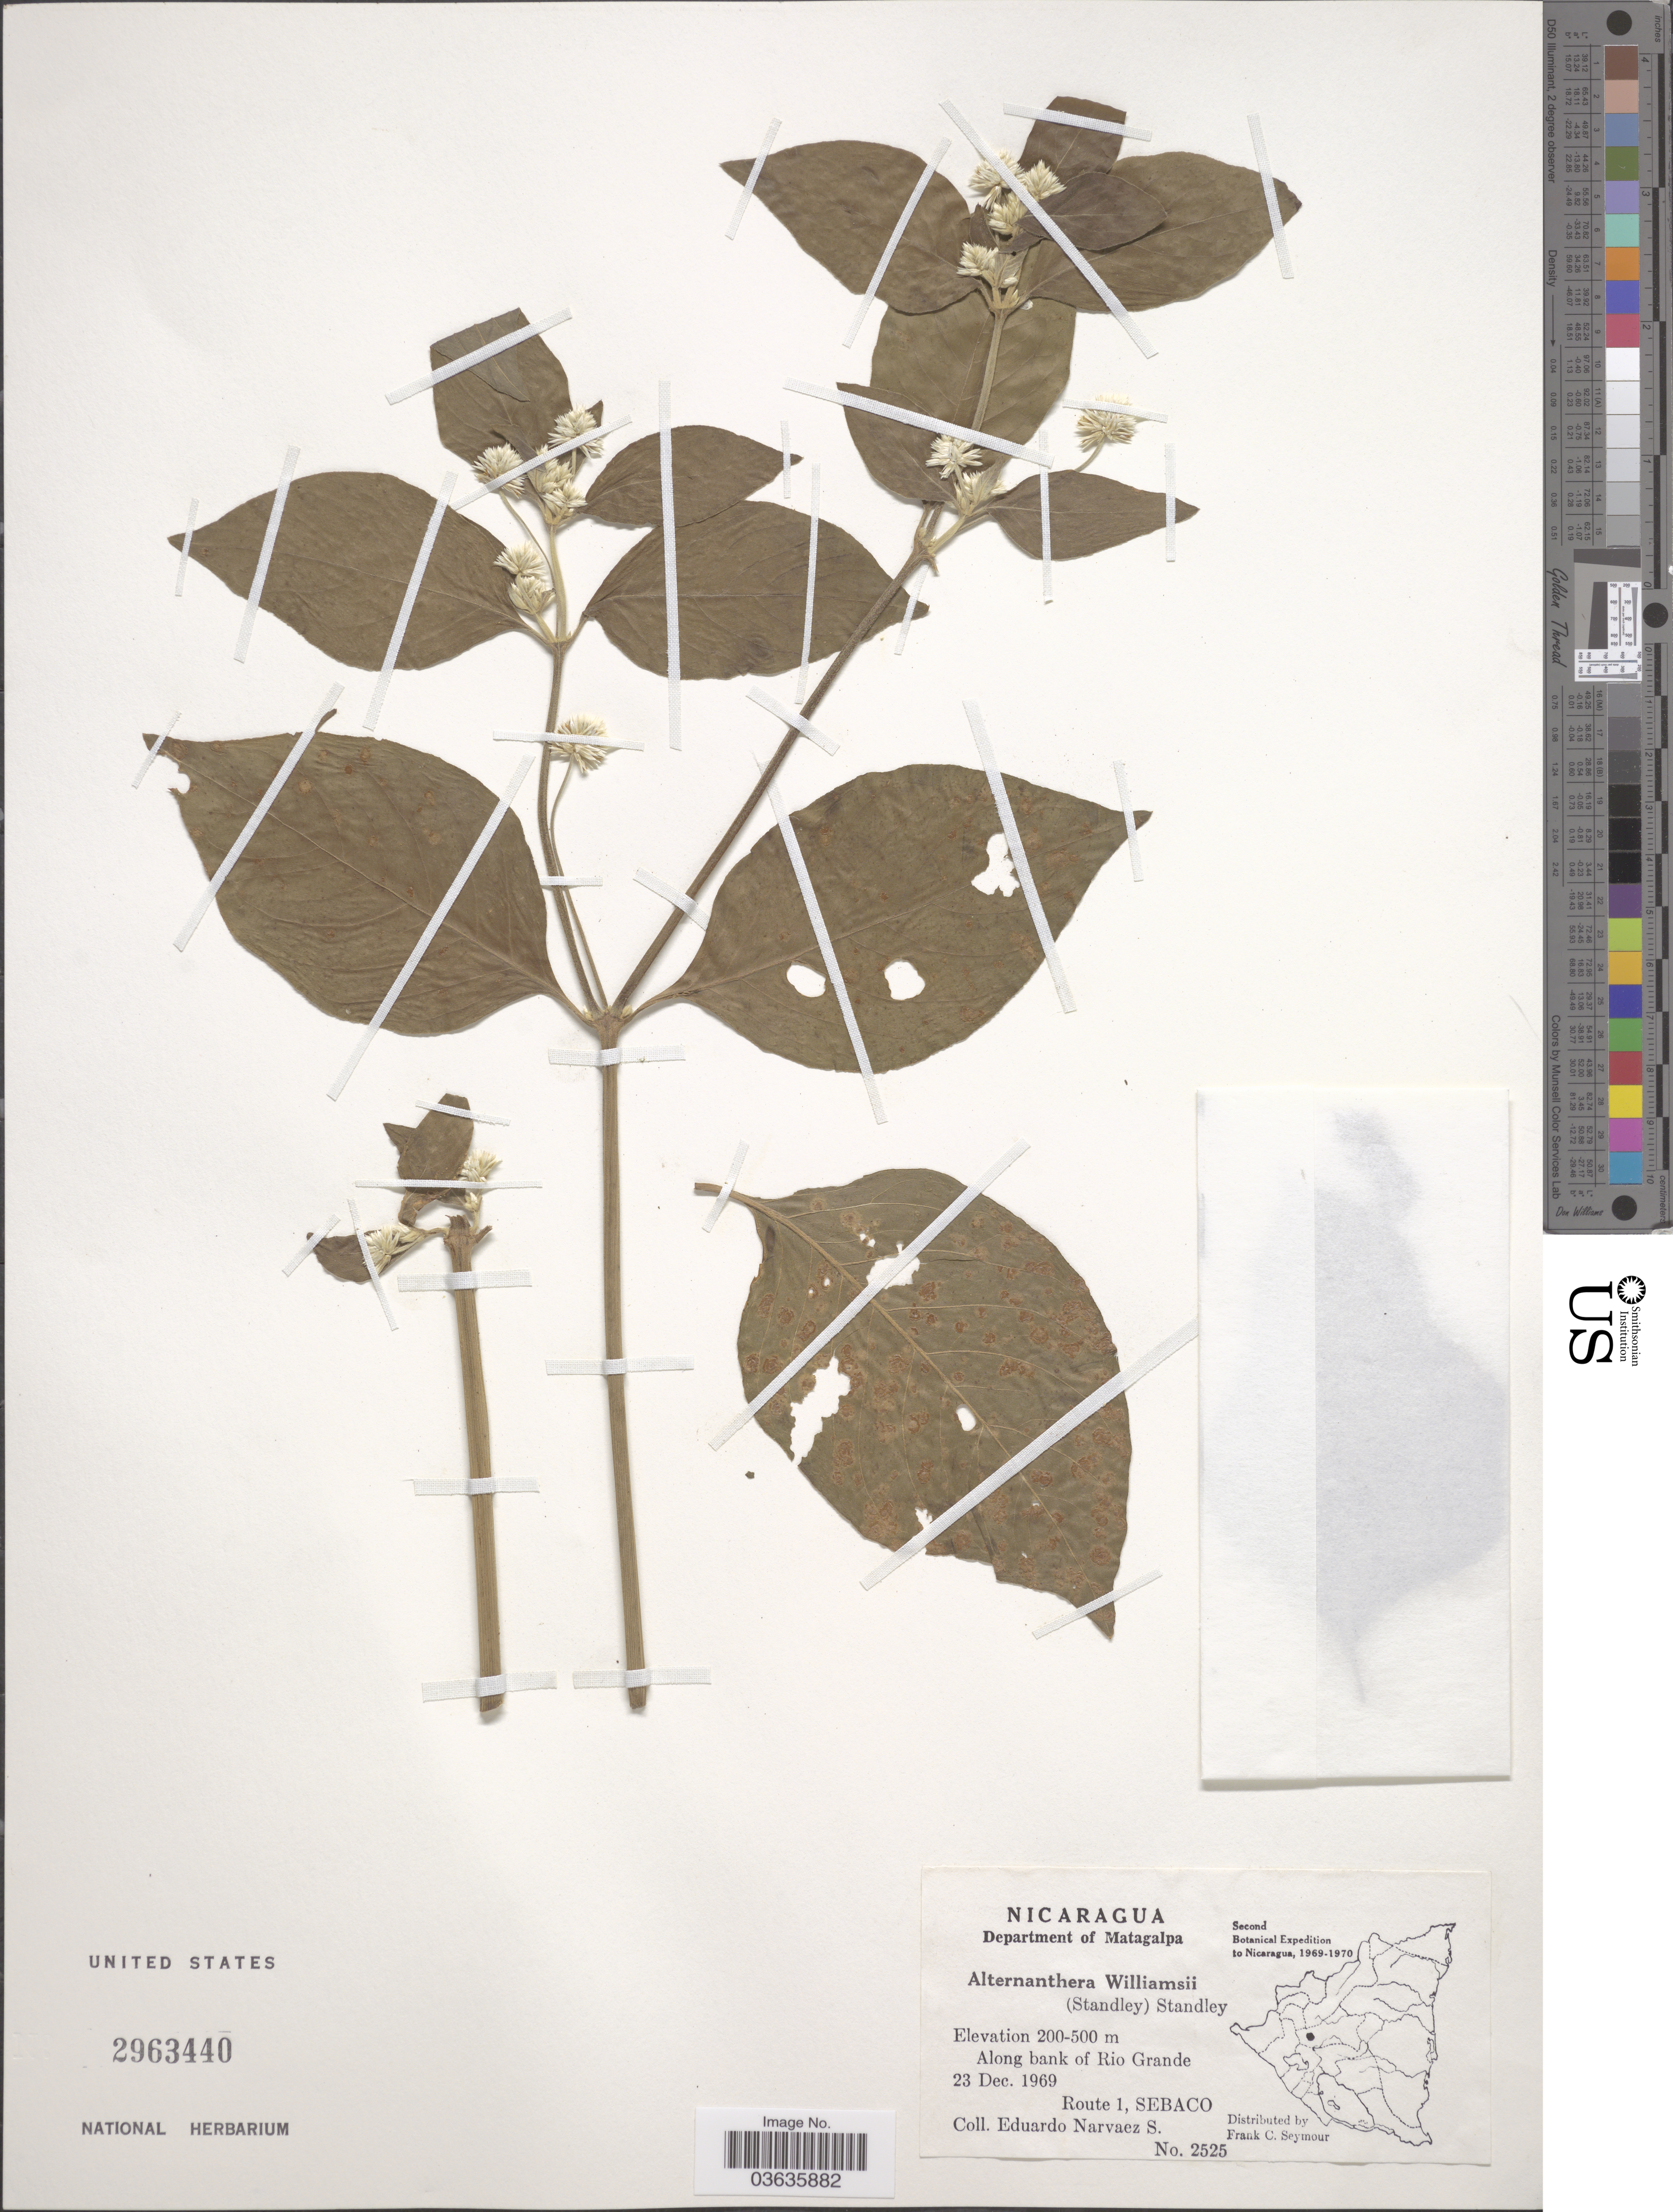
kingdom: Plantae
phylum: Tracheophyta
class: Magnoliopsida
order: Caryophyllales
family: Amaranthaceae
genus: Alternanthera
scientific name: Alternanthera williamsii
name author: Standl.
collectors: E. Narvaez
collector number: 2525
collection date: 1969-12-23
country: Nicaragua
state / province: Matagalpa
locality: Department of Matagalpa. Along bank of Rio Grande. Rouet 1, Sebaco.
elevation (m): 200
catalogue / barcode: US 2963440